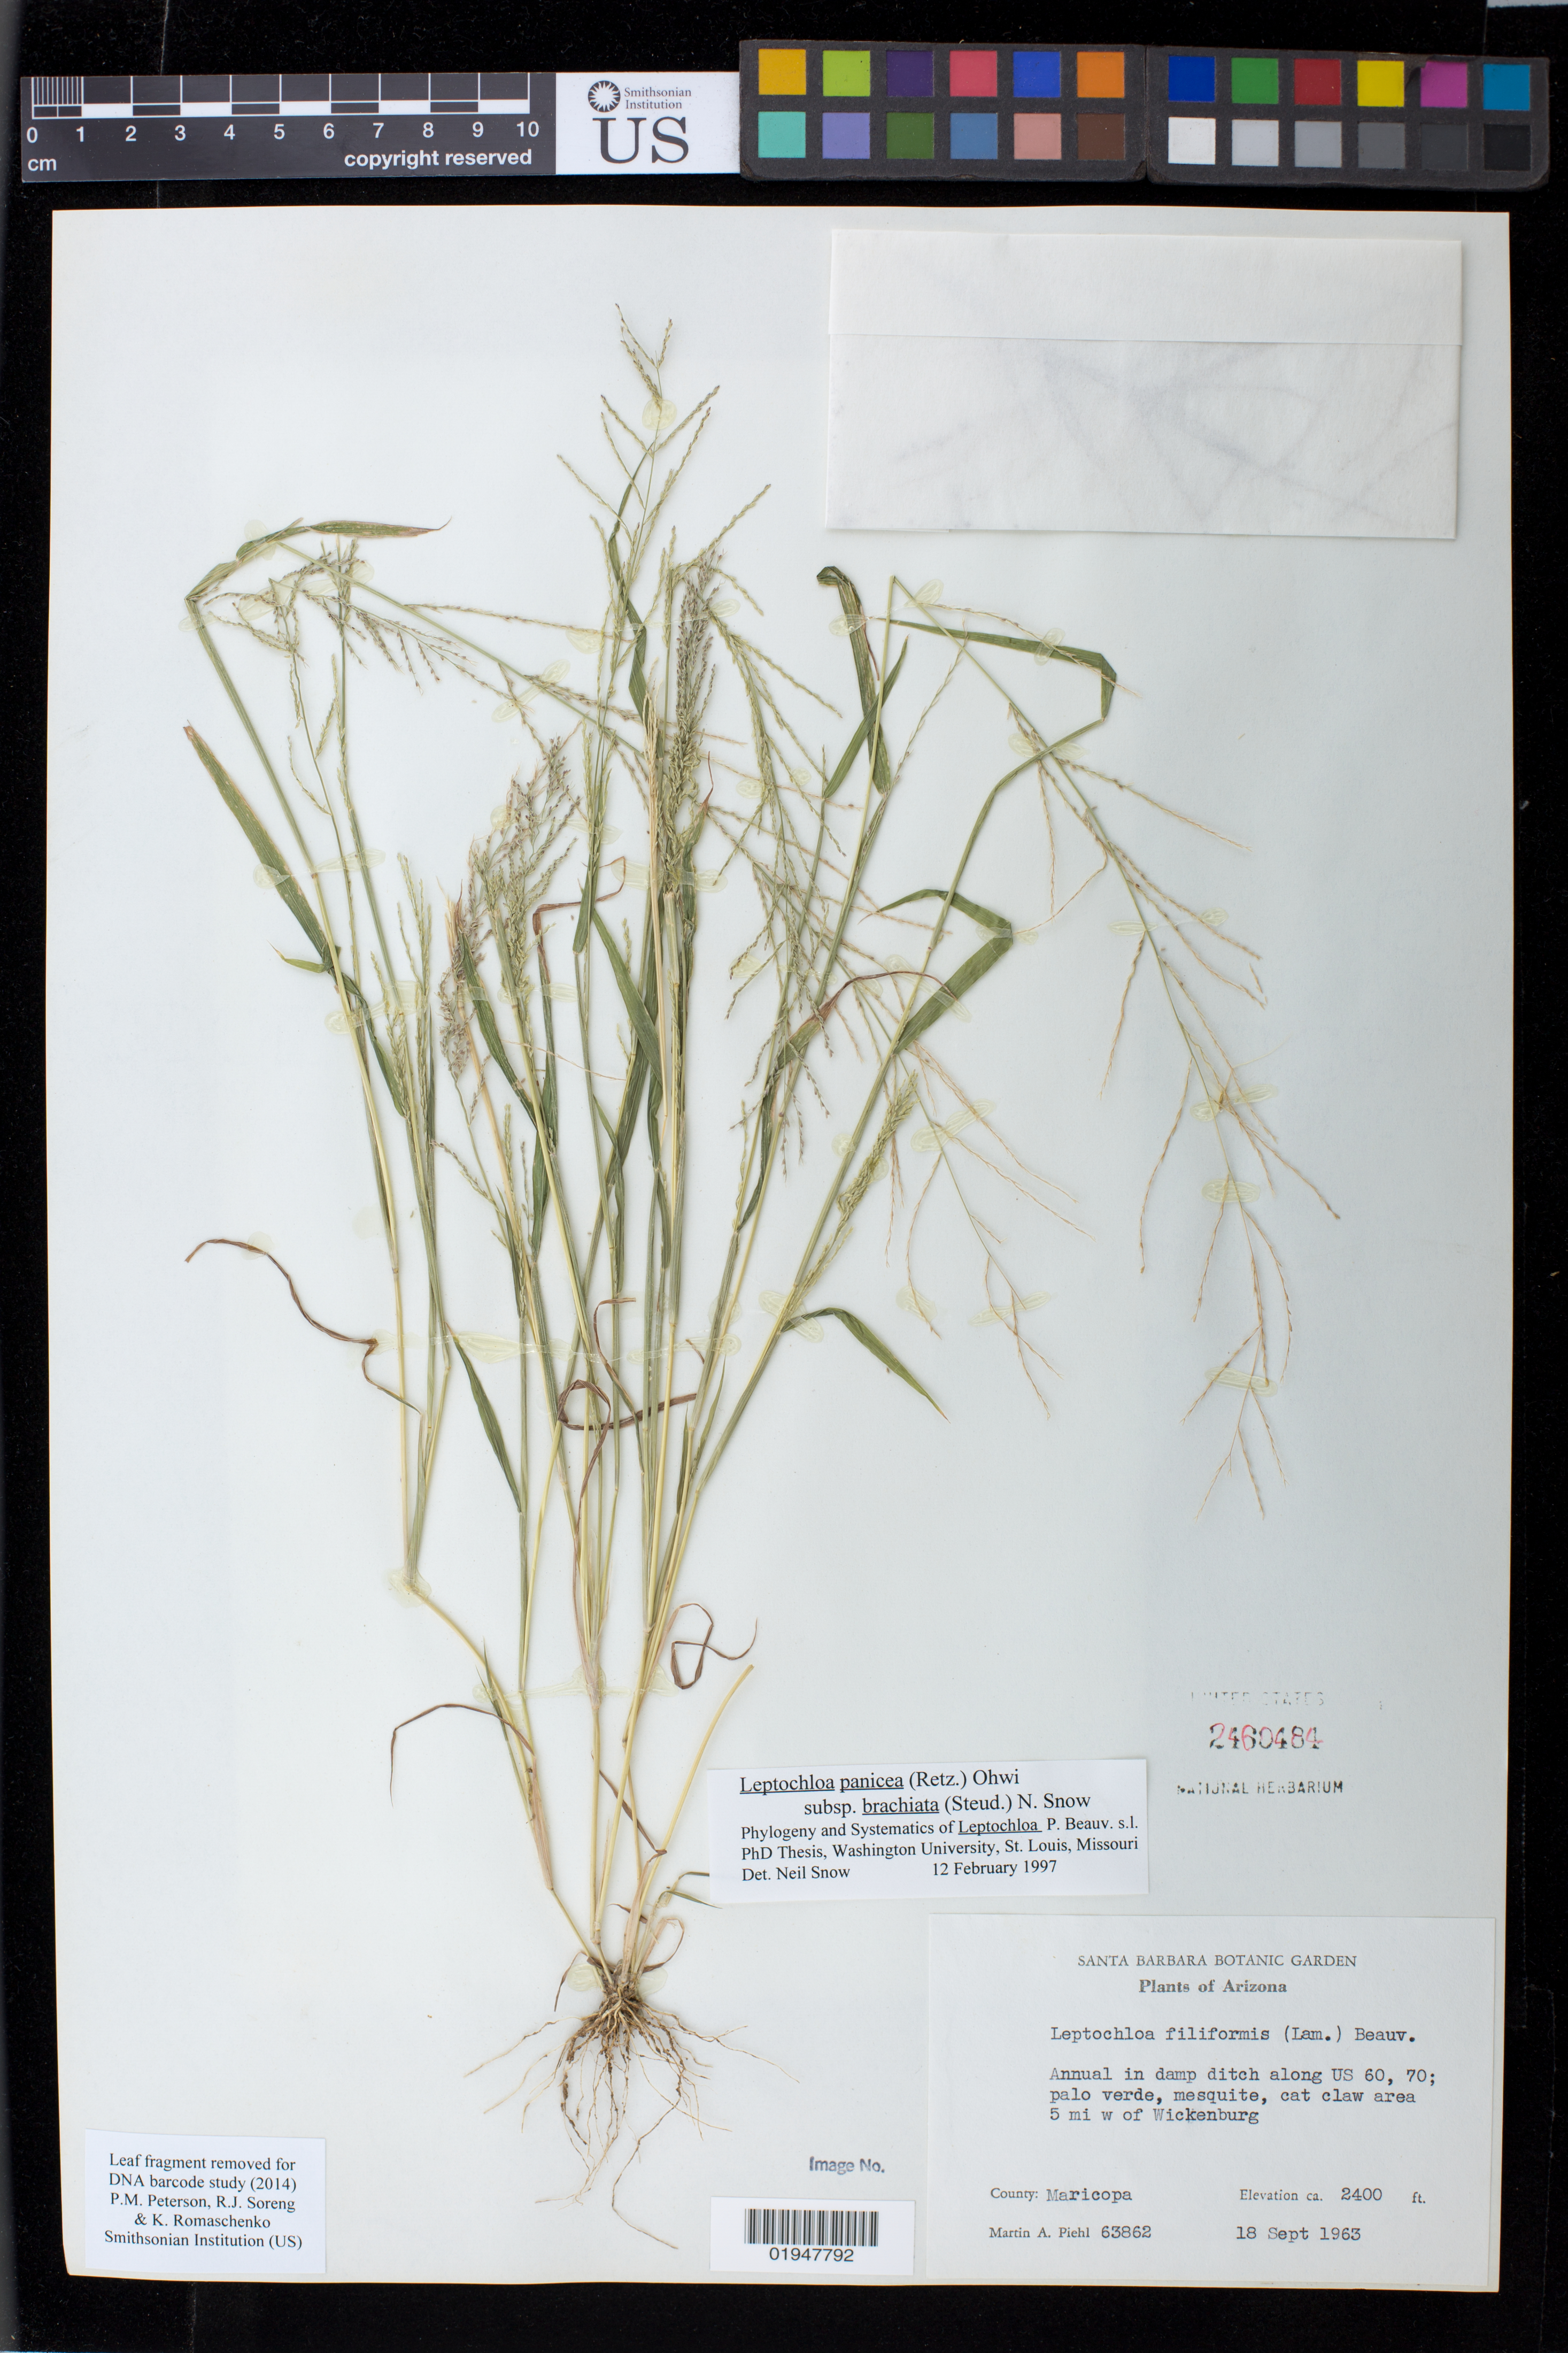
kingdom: Plantae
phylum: Tracheophyta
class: Liliopsida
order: Poales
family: Poaceae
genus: Leptochloa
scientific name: Leptochloa panicea subsp. brachiata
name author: (Steud.) N. Snow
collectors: M. Piehl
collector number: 63862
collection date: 1963-09-18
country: United States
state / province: Arizona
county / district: Maricopa County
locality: in damp ditch along US 60, 70; 5 mi w of Wickenburg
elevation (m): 732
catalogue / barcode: US 2460484